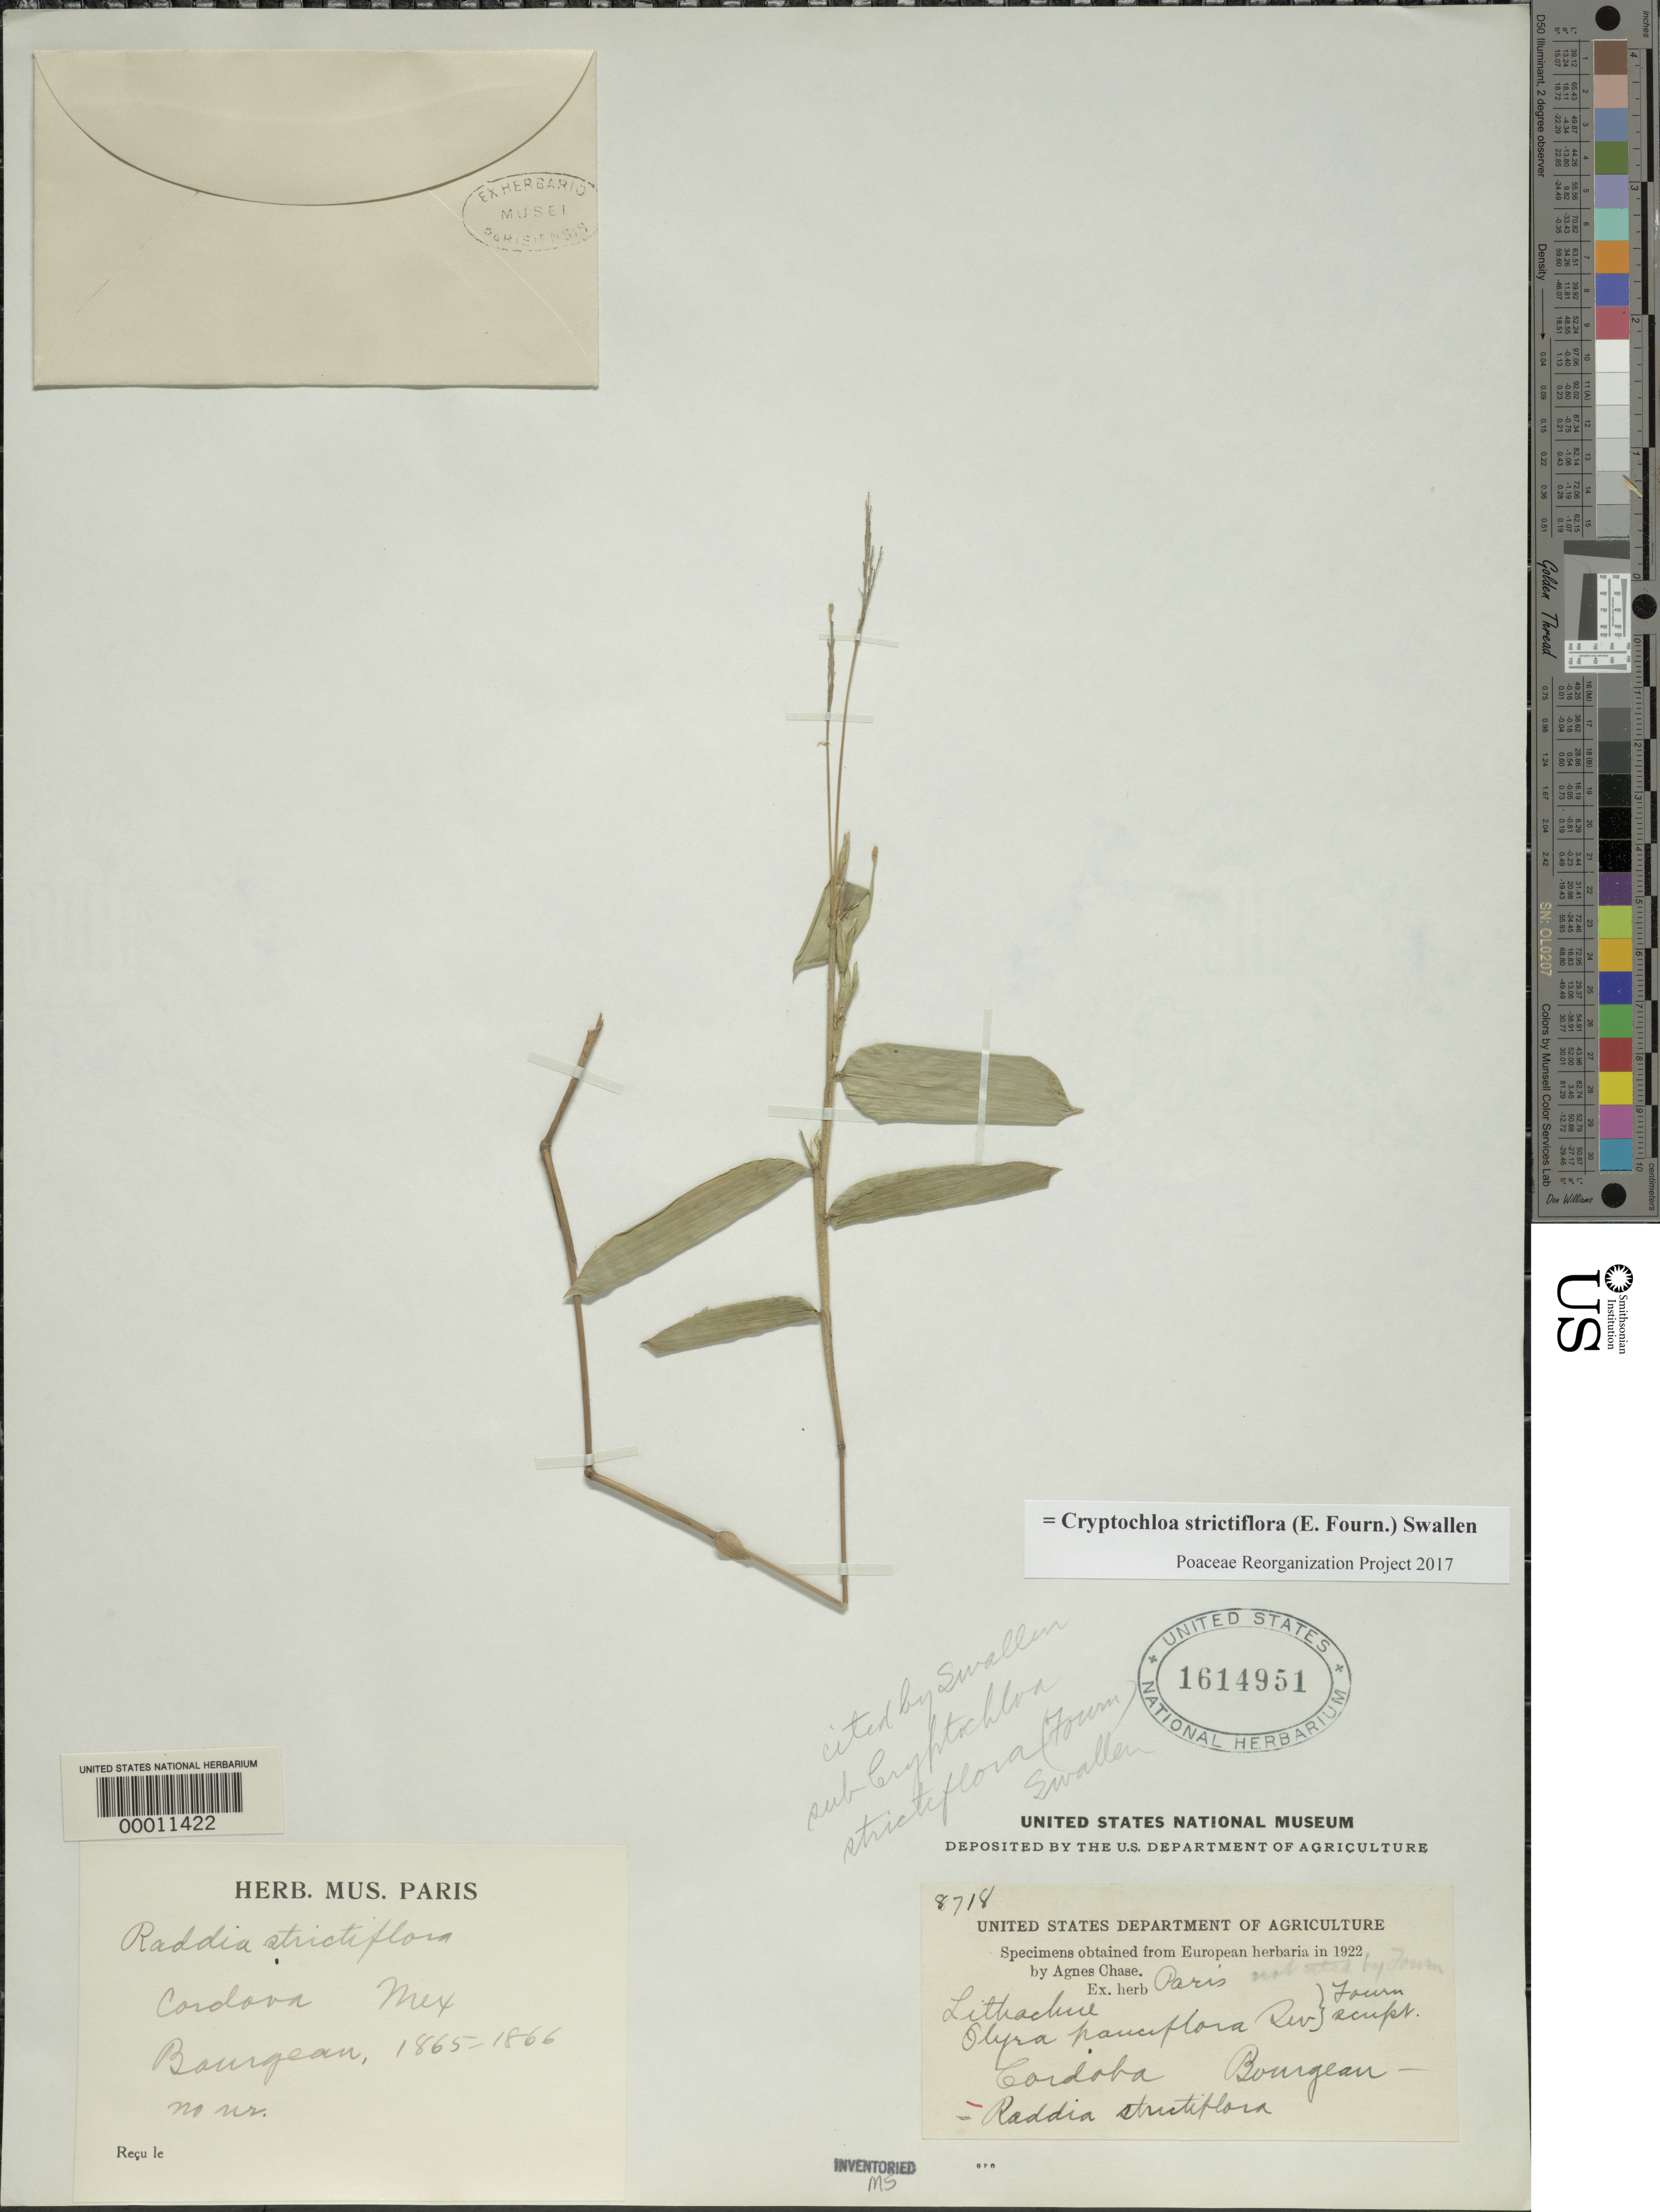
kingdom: Plantae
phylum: Tracheophyta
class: Liliopsida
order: Poales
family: Poaceae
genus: Cryptochloa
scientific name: Cryptochloa strictiflora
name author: (E. Fourn.) Swallen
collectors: -. Baurgean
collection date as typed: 1865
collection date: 1865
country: Mexico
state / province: Veracruz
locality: Cordova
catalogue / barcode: US 1614951